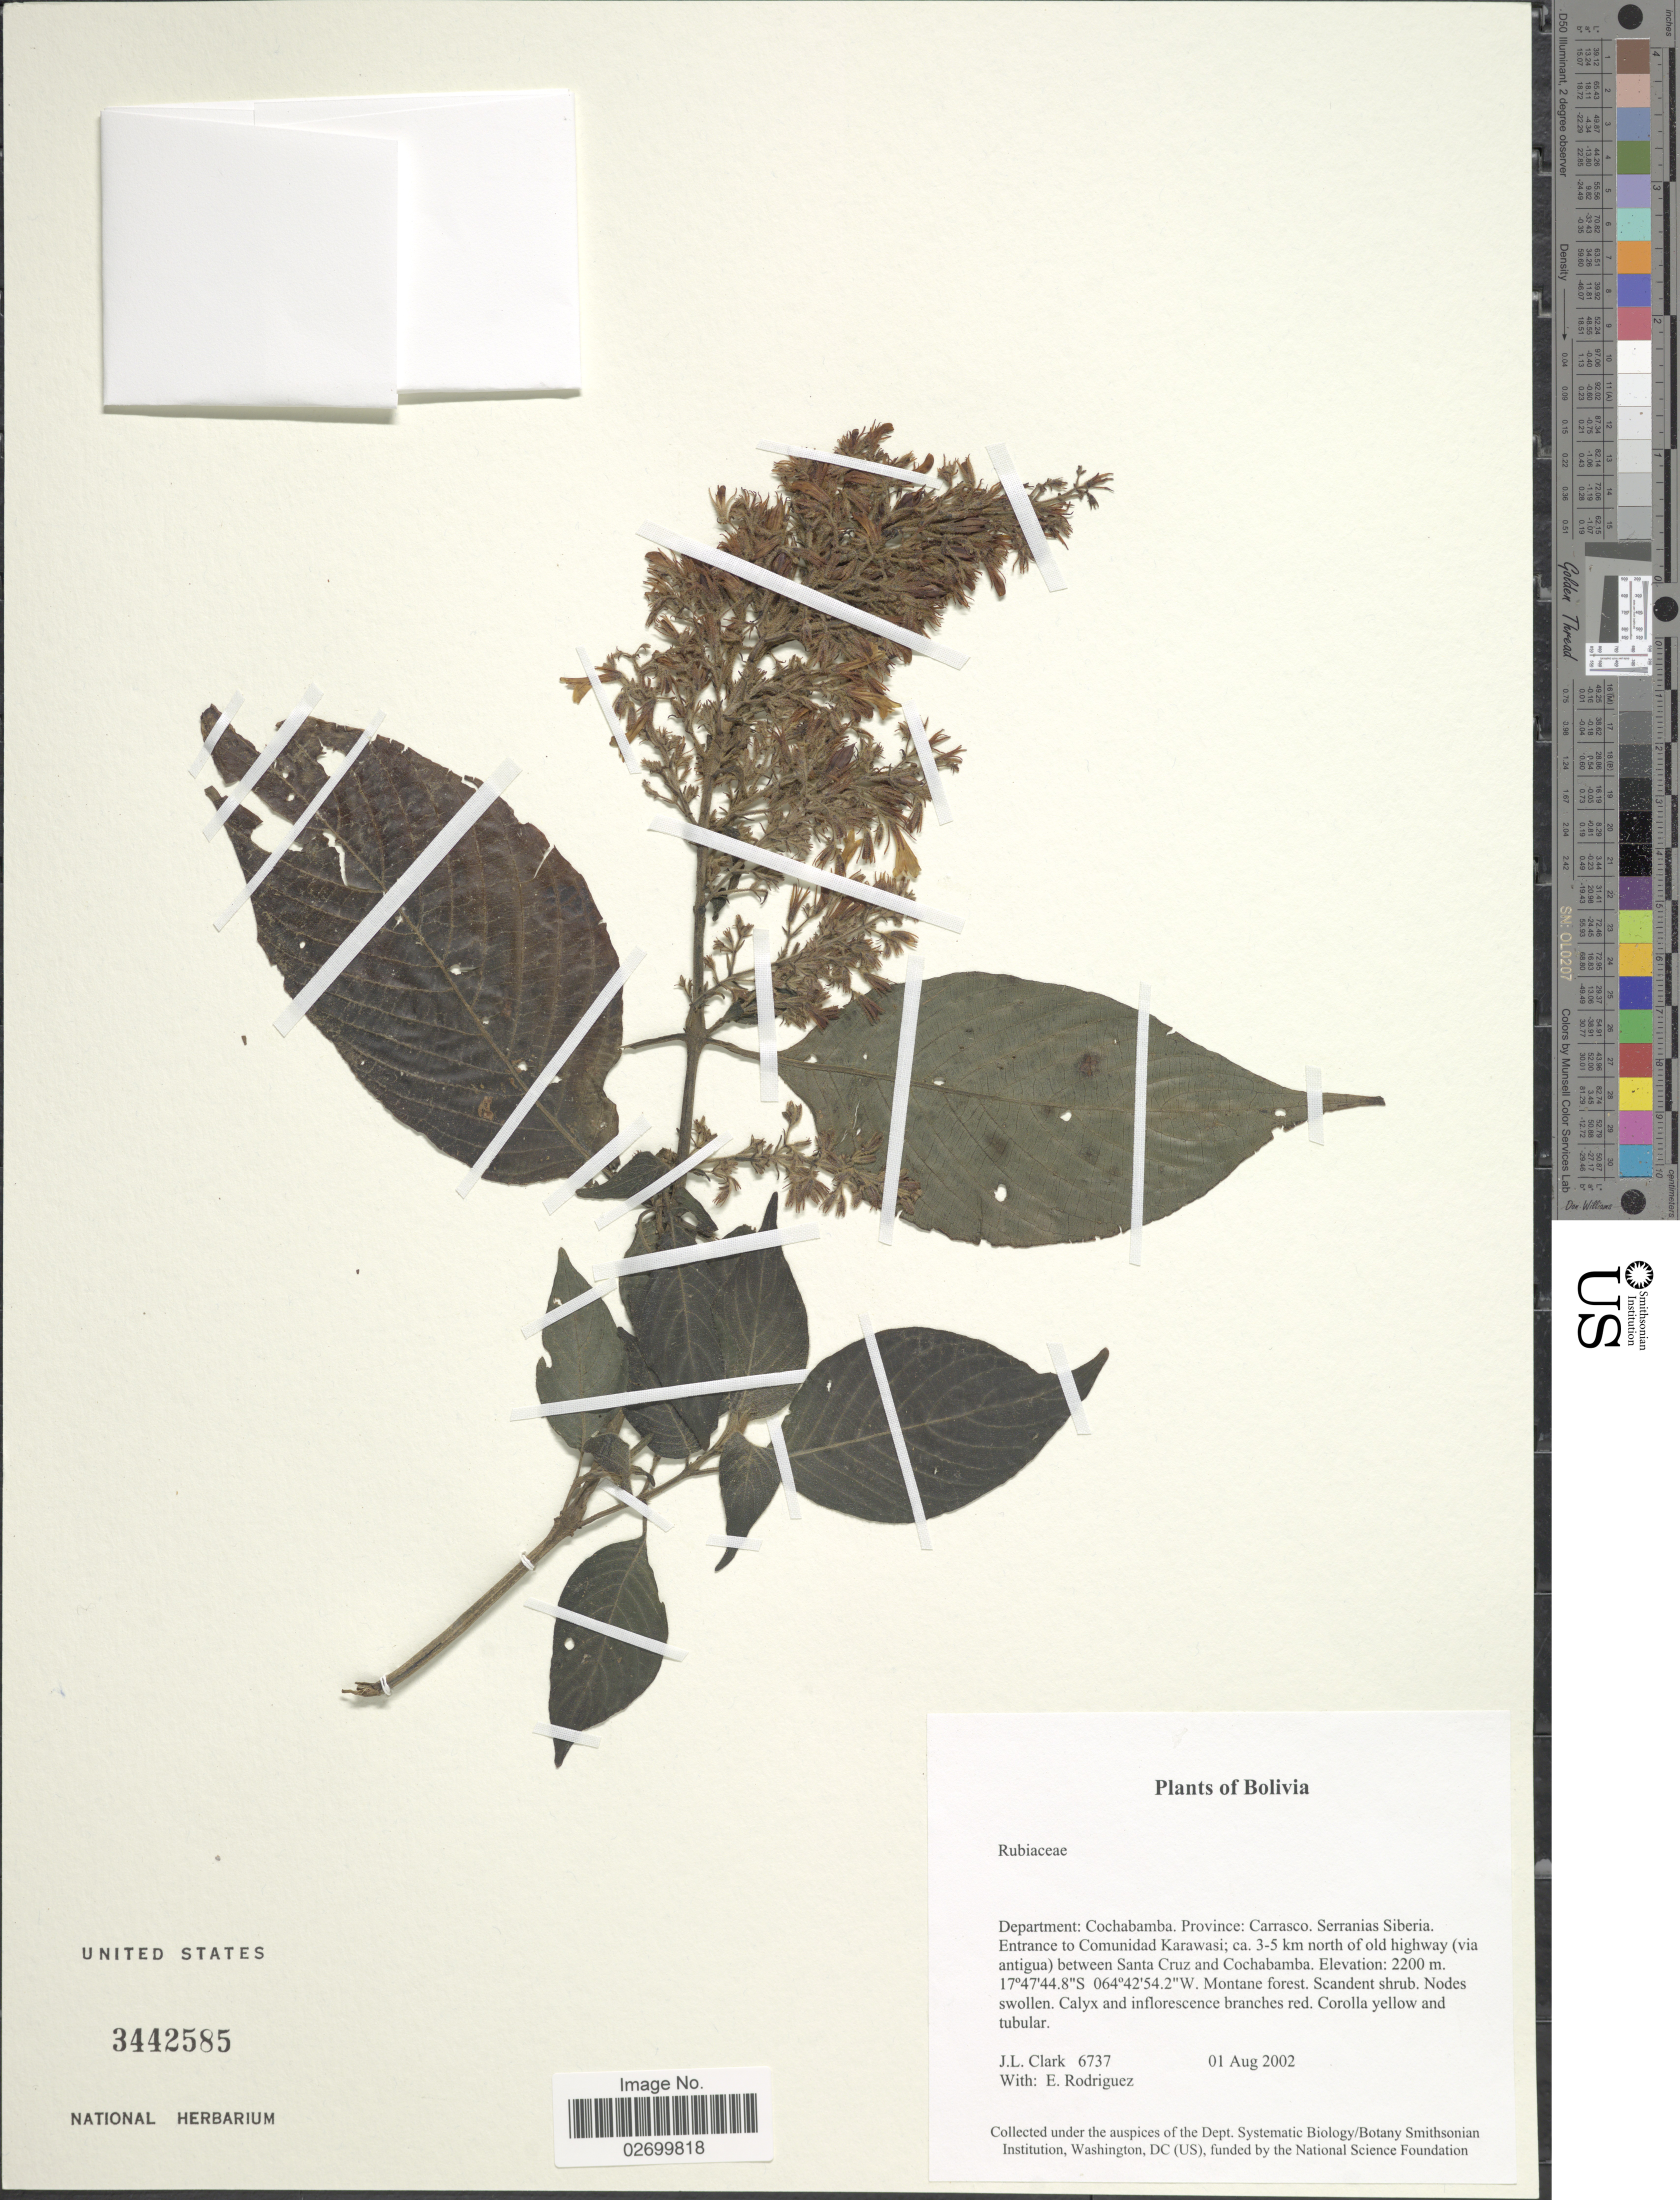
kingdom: Plantae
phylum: Tracheophyta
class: Magnoliopsida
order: Gentianales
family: Rubiaceae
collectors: J. L. Clark & E. Rodriguez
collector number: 6737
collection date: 2002-08-01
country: Bolivia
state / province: Cochabamba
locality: Department: Cochabamba.. Province: Carrasco. Serranias Siberia. Entrance to Comunidad Karawasi; ca. 3-5 km north of old highway (vis antigua) between Santa Cruz and Cochabamba.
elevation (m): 2200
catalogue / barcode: US 3442585